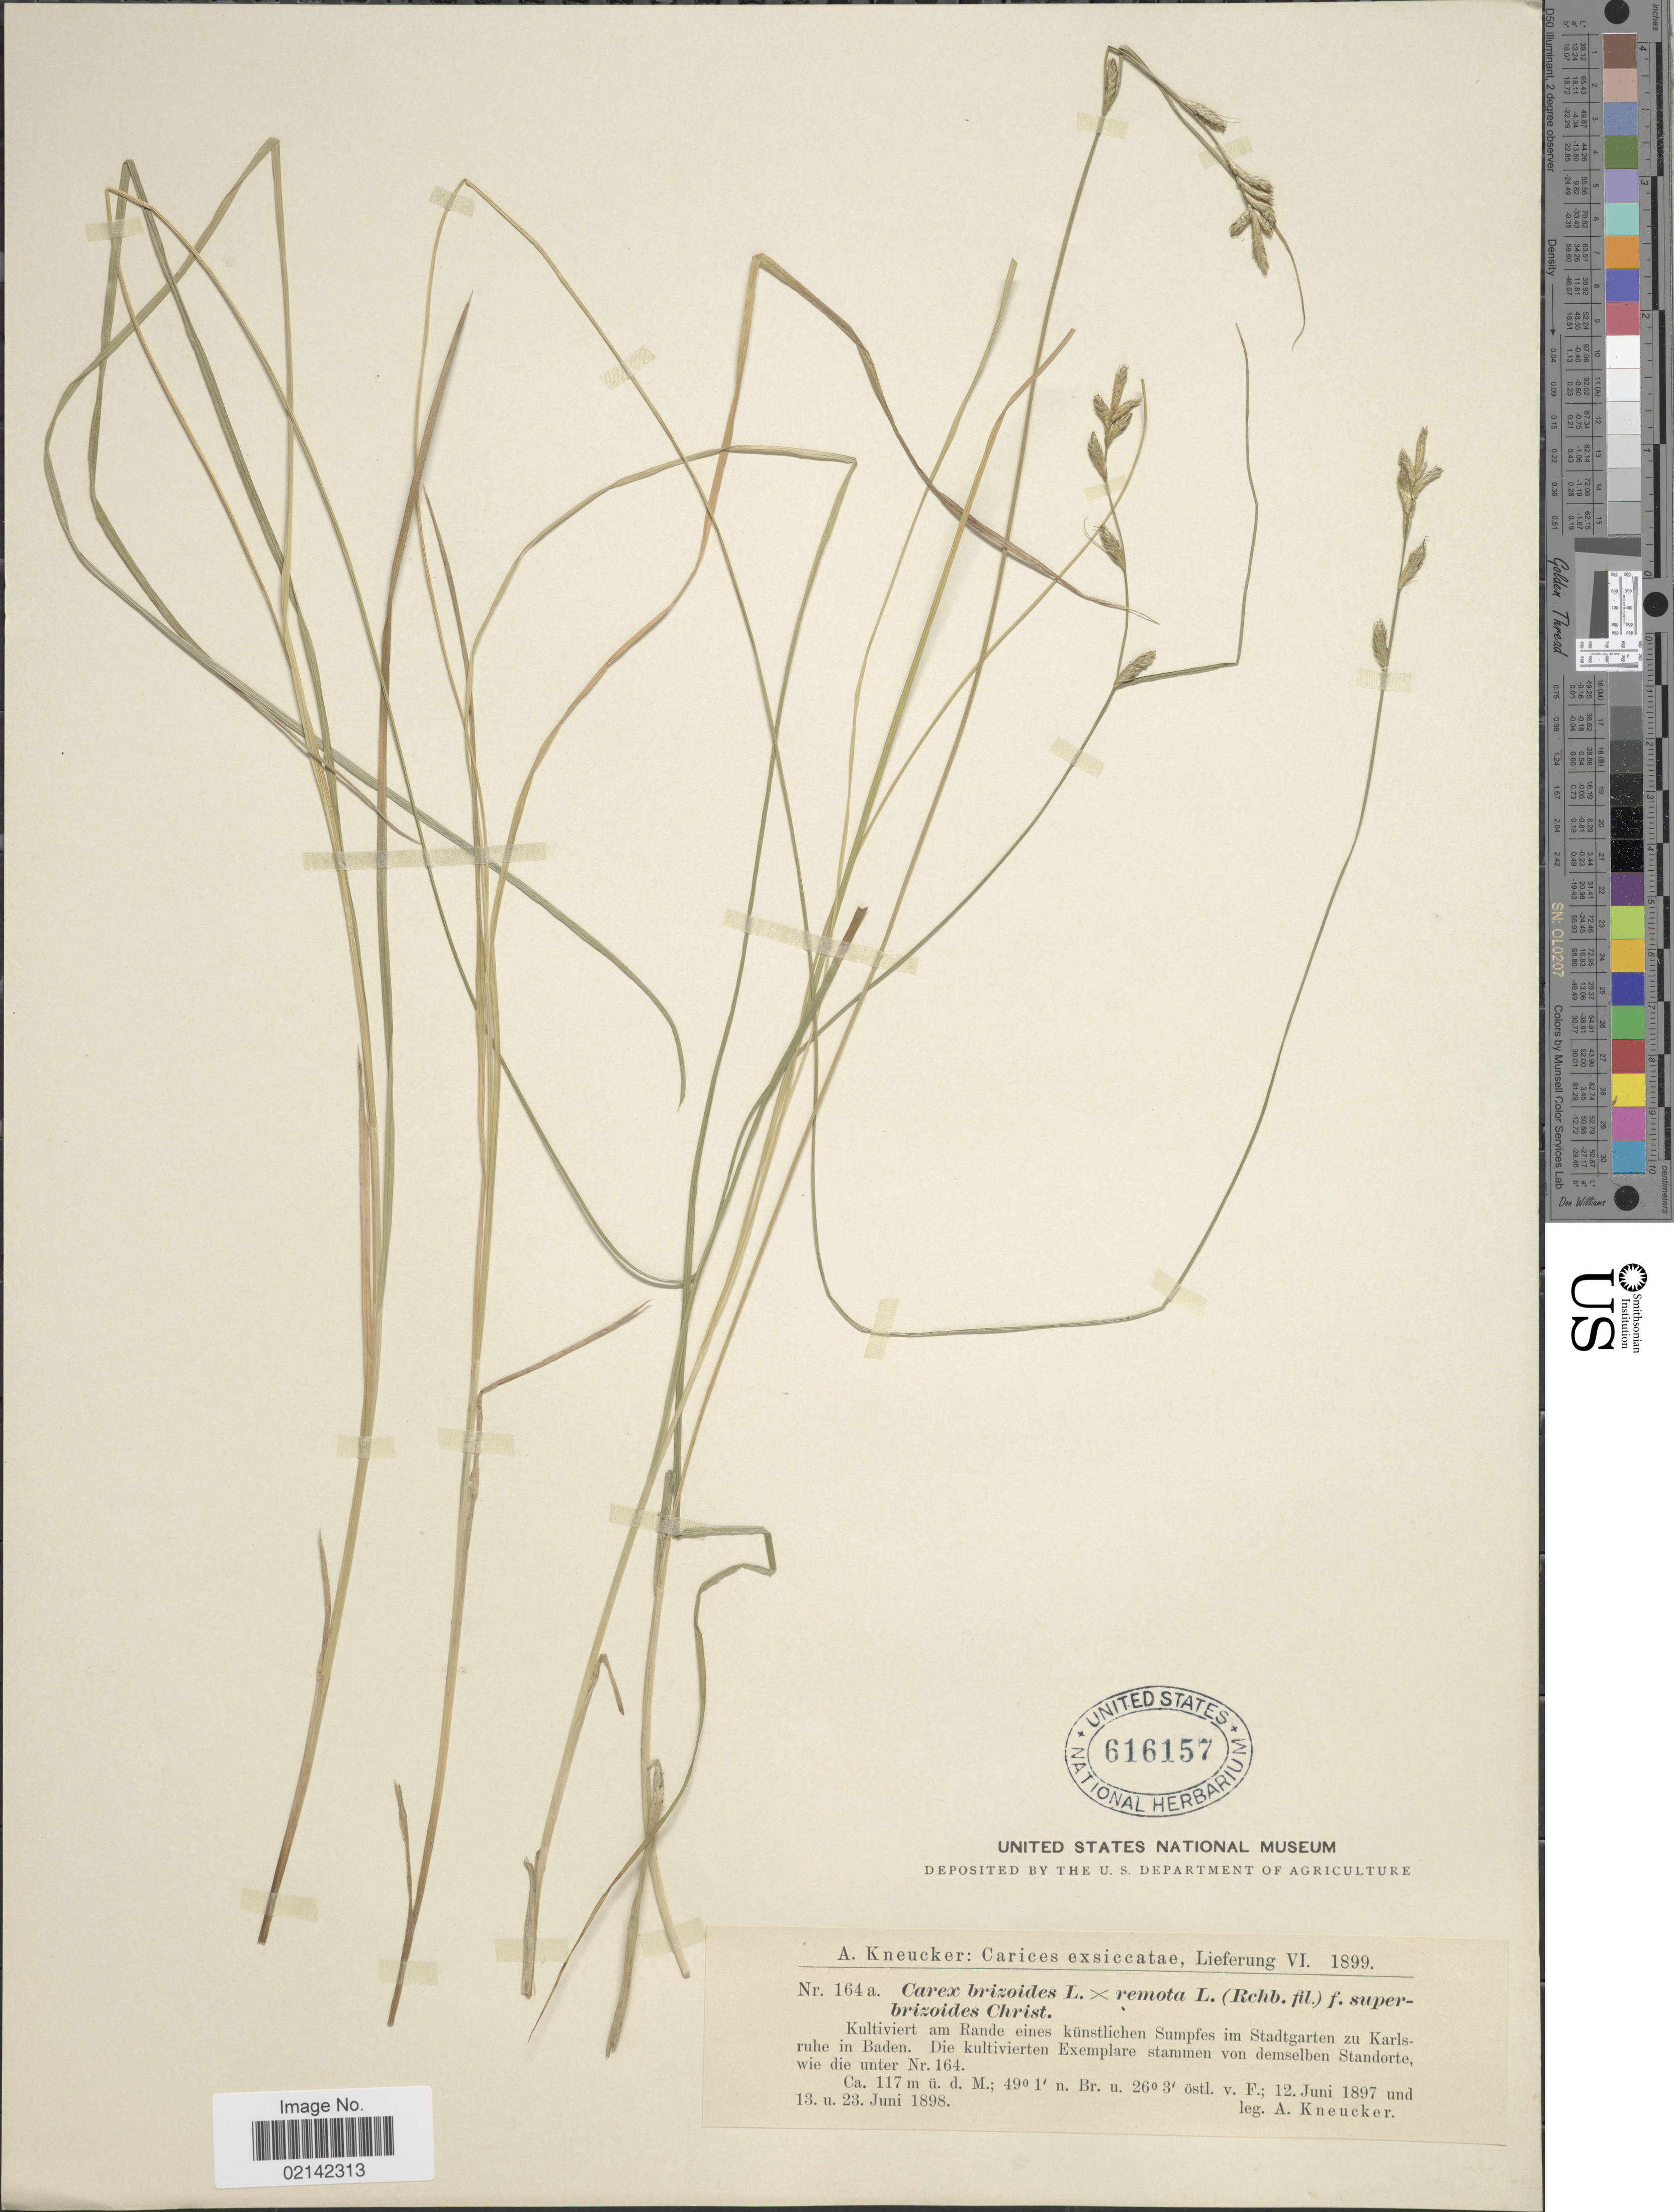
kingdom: Plantae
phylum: Tracheophyta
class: Liliopsida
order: Poales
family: Cyperaceae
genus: Carex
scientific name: Carex brizoides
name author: L.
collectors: A. Kneucker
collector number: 164a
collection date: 1897-06-12/1898-06-23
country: Germany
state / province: Baden-Württemberg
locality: Am Rande eines künstlichen Sumpfes im Stadtgarten zu Karlsruhe in Baden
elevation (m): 117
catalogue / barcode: US 616157